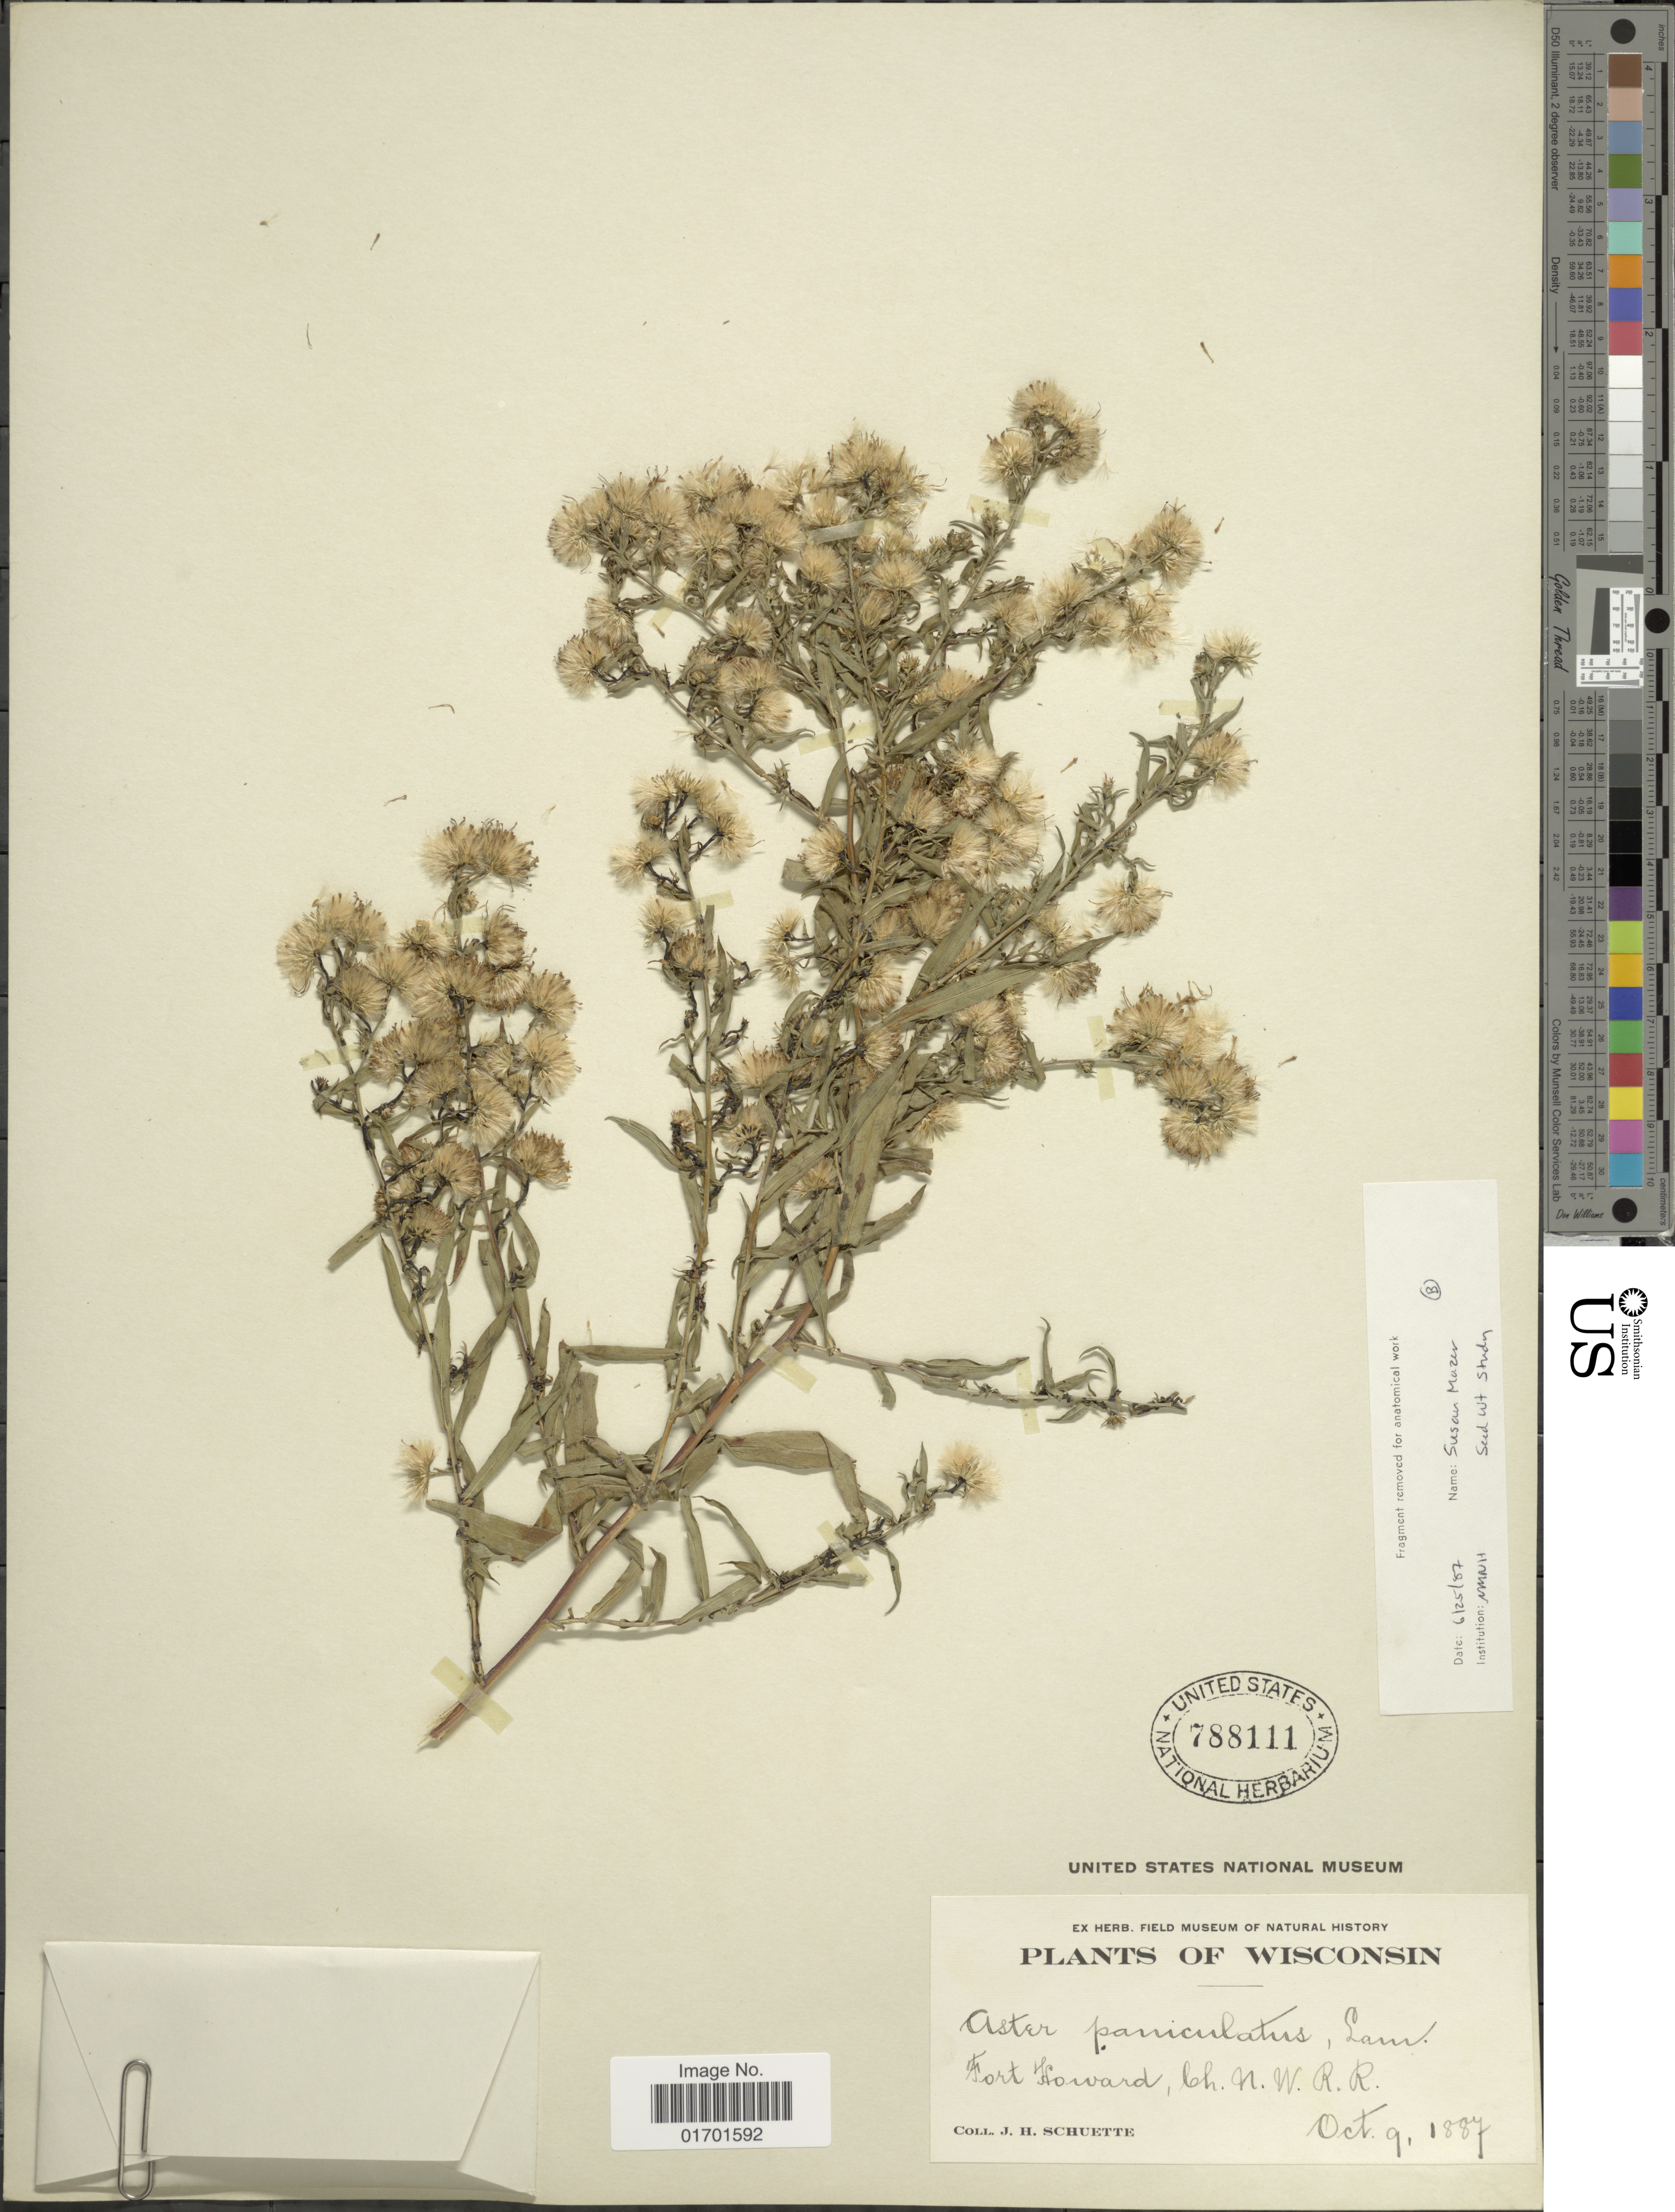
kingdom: Plantae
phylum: Tracheophyta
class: Magnoliopsida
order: Asterales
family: Asteraceae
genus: Symphyotrichum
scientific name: Symphyotrichum lanceolatum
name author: (Willd.) G.L. Nesom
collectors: J. H. Schuette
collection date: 1887-10-09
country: United States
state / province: Wisconsin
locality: Fort Howard, Ch. N.W. R.R.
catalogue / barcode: US 788111